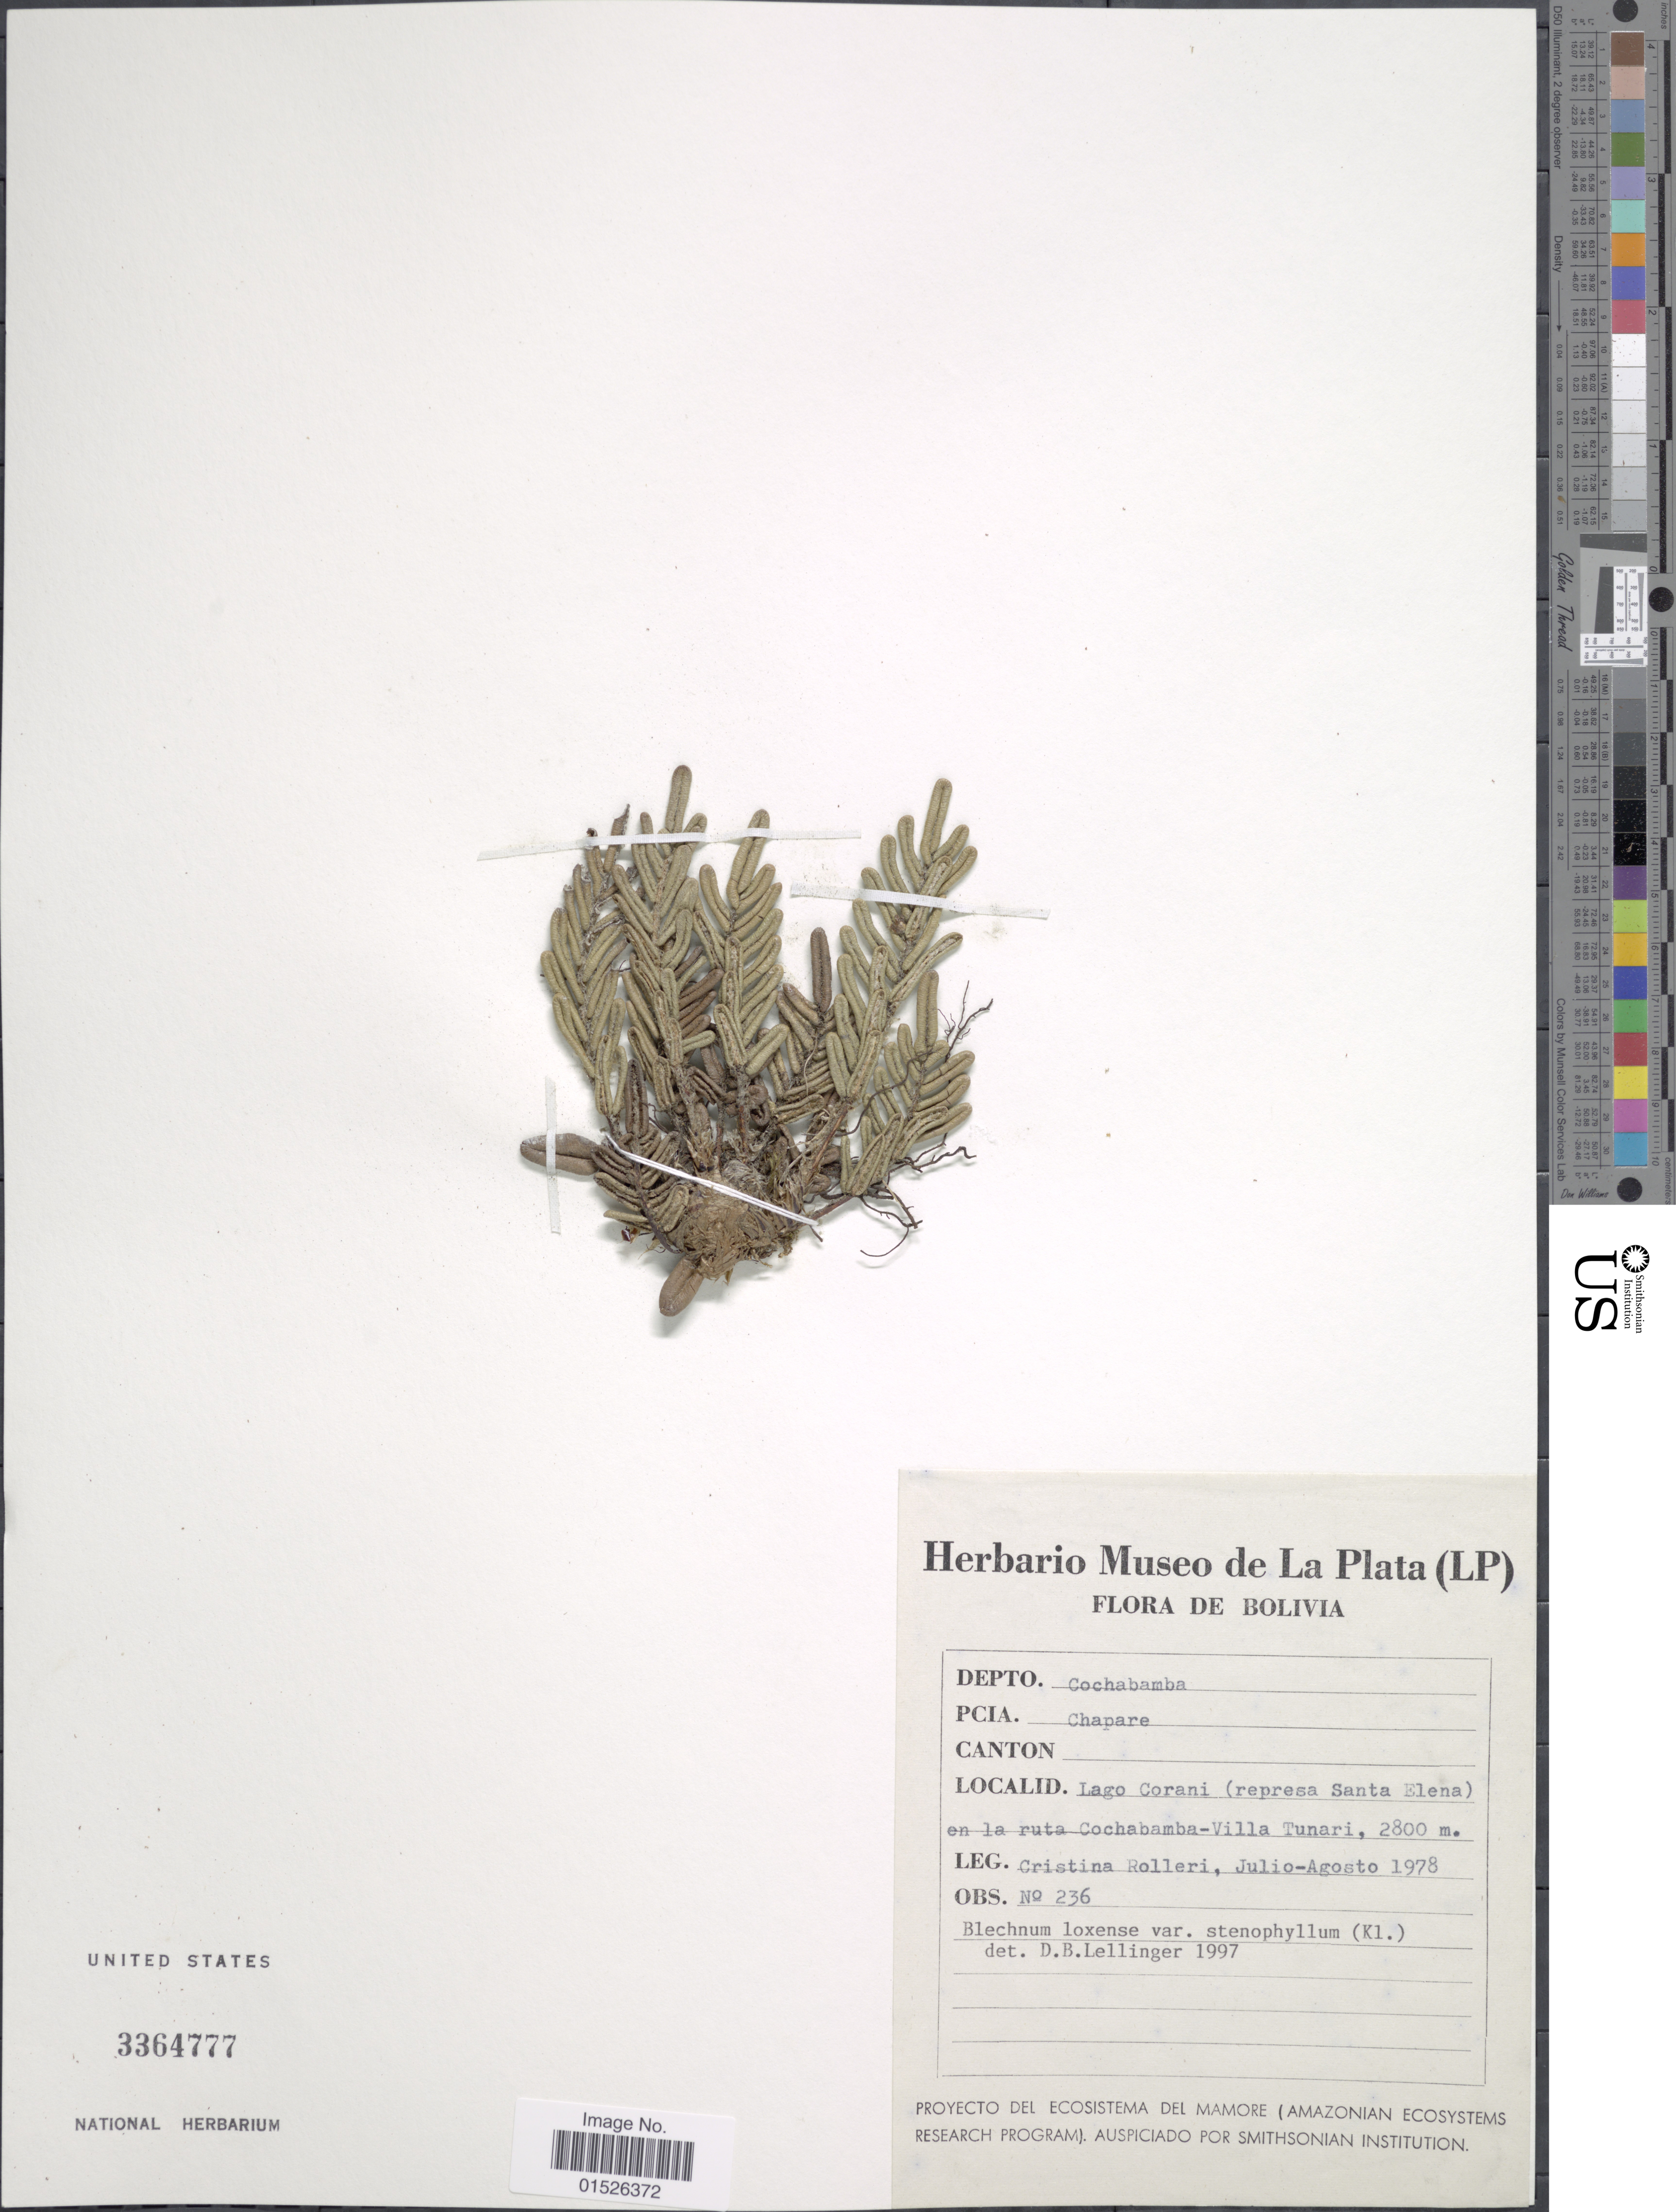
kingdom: Plantae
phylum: Tracheophyta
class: Polypodiopsida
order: Polypodiales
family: Blechnaceae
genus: Blechnum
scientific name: Blechnum loxense var. stenophyllum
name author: (Klotzsch) Lellinger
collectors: C. Rolleri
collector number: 236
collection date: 1978-07/1978-08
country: Bolivia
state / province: Cochabamba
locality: Bolivia. Depto. Cochabamba. Chapare, Lago Corani (represa Santa Elena) en la ruta Cochabamba-Villa Tunari.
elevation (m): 2800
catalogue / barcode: US 3364777